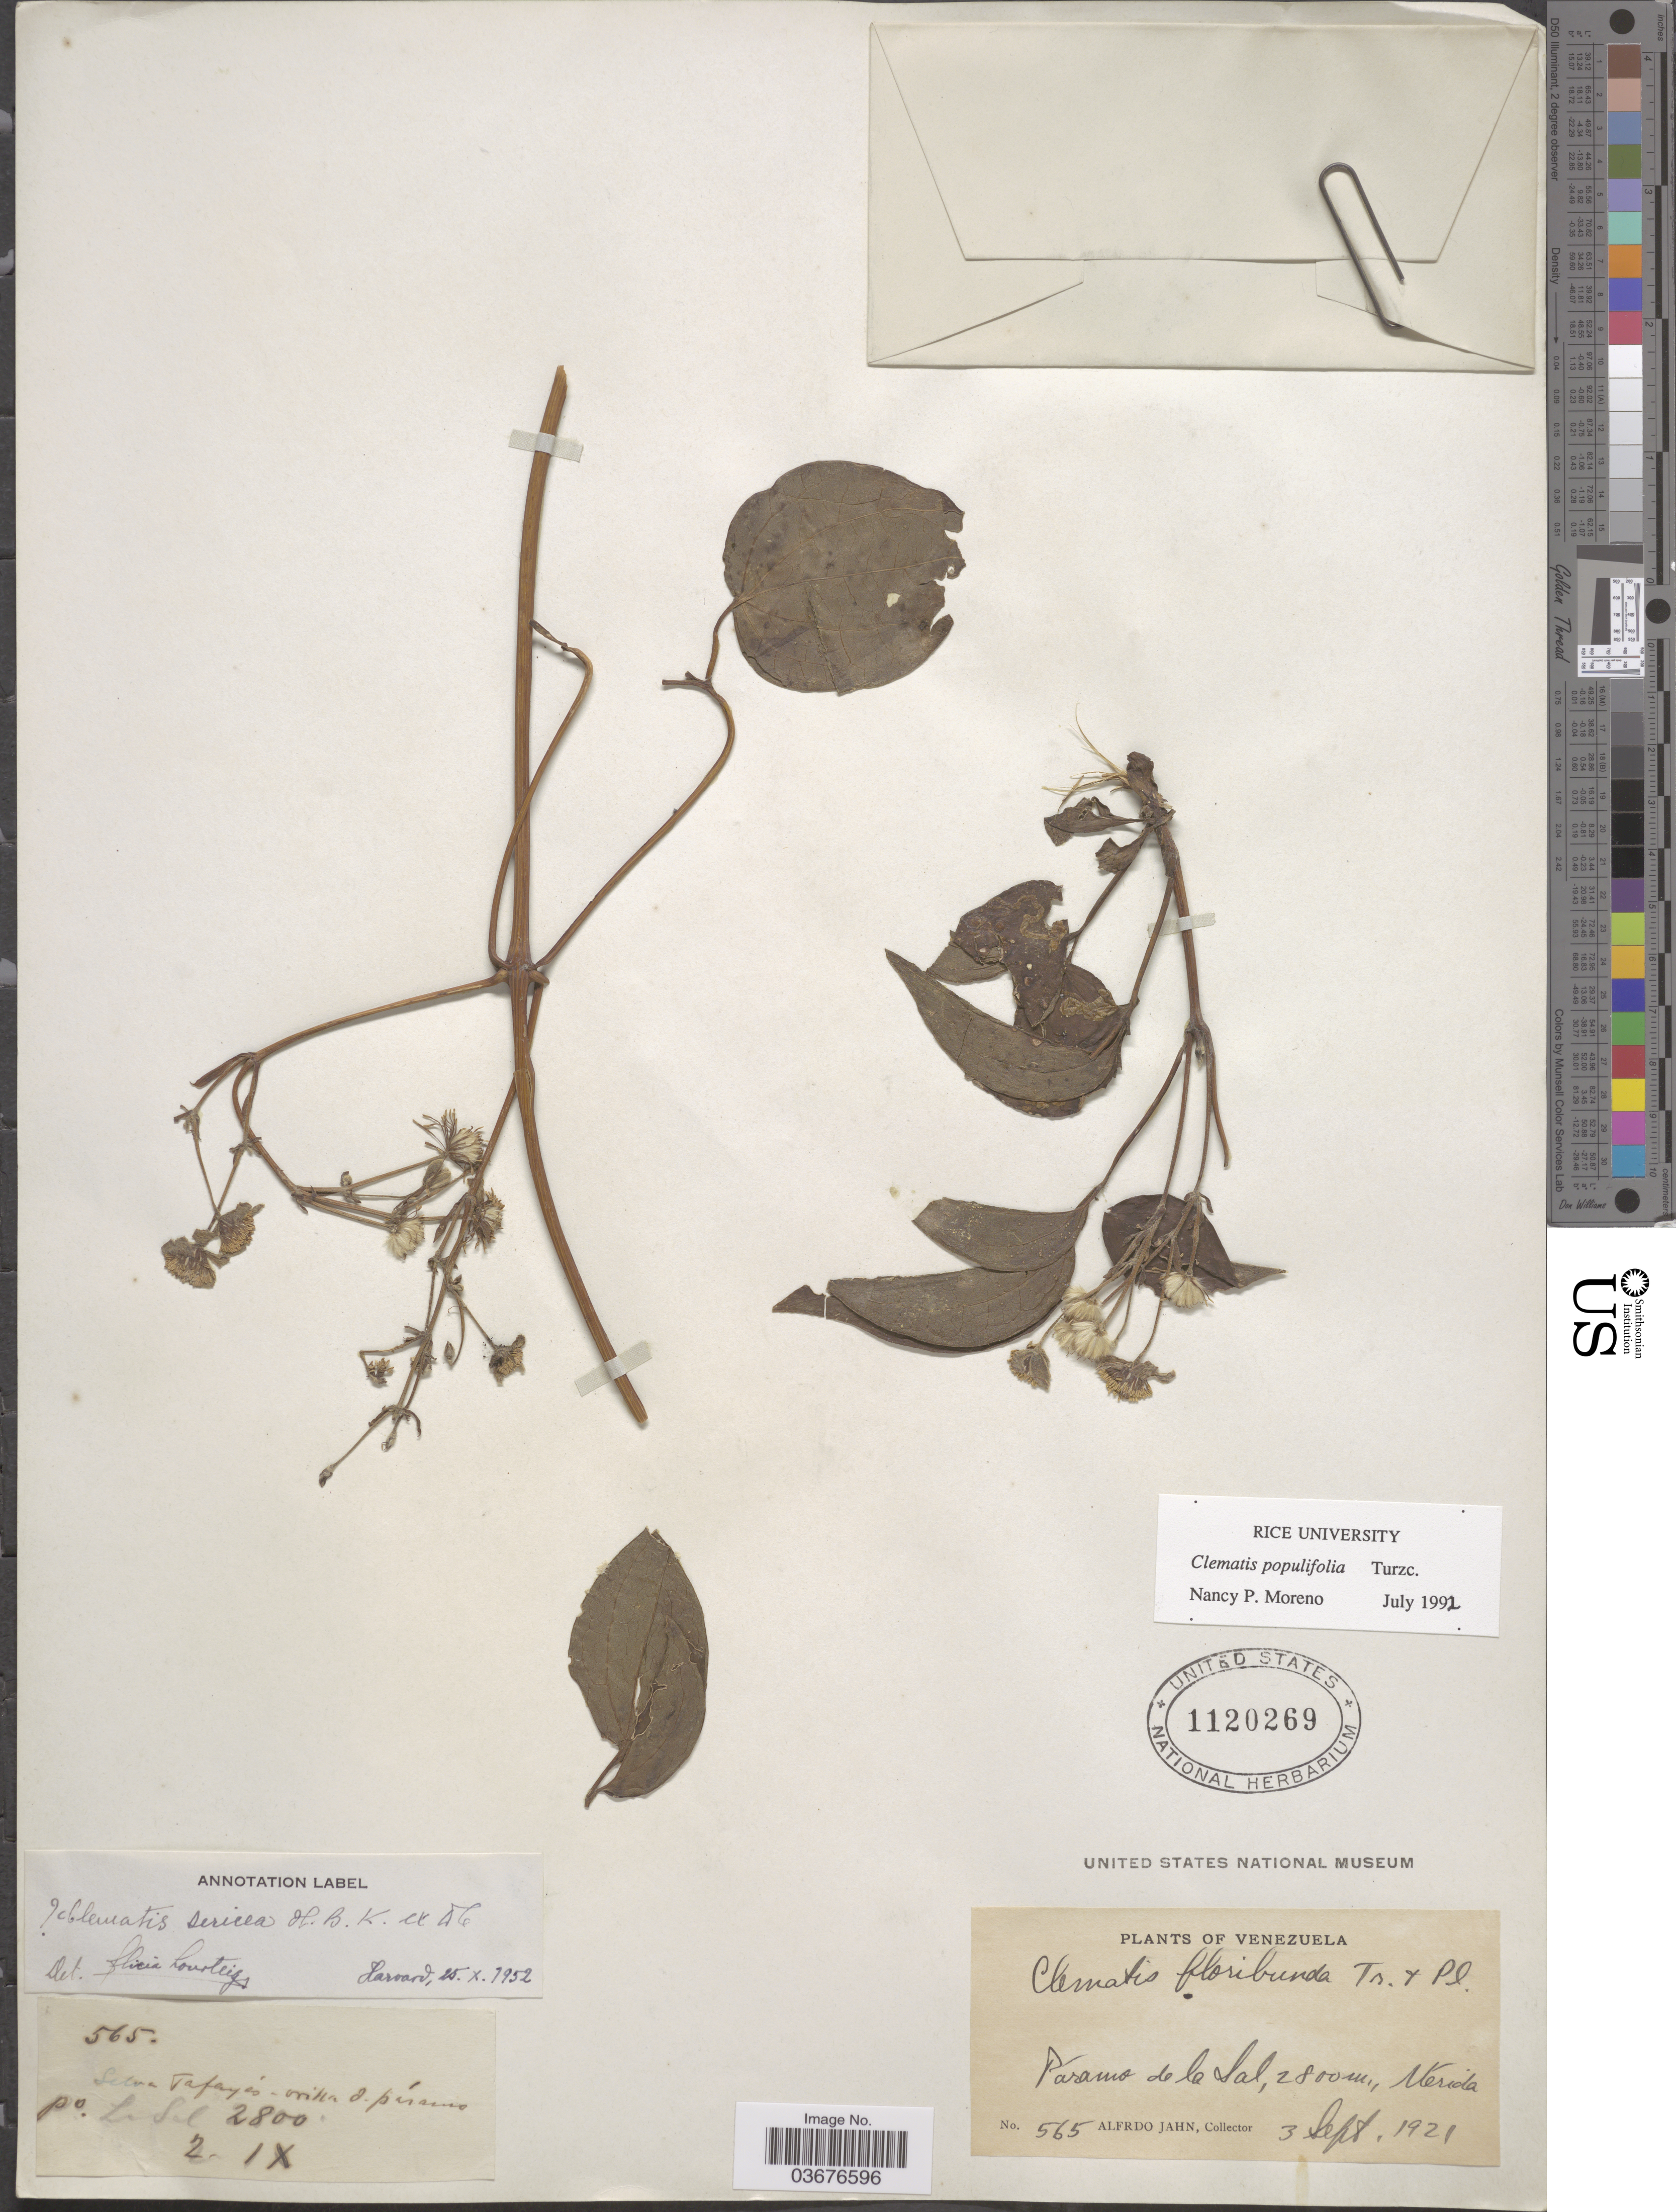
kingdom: Plantae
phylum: Tracheophyta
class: Magnoliopsida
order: Ranunculales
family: Ranunculaceae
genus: Clematis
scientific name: Clematis populifolia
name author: Turcz.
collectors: A. Jahn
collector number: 565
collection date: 1921-09-03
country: Venezuela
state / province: Mérida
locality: Páramo de la Sal. Selva Tafayes. orilla d. páramo. po. La Sal.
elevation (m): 2800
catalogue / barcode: US 1120269